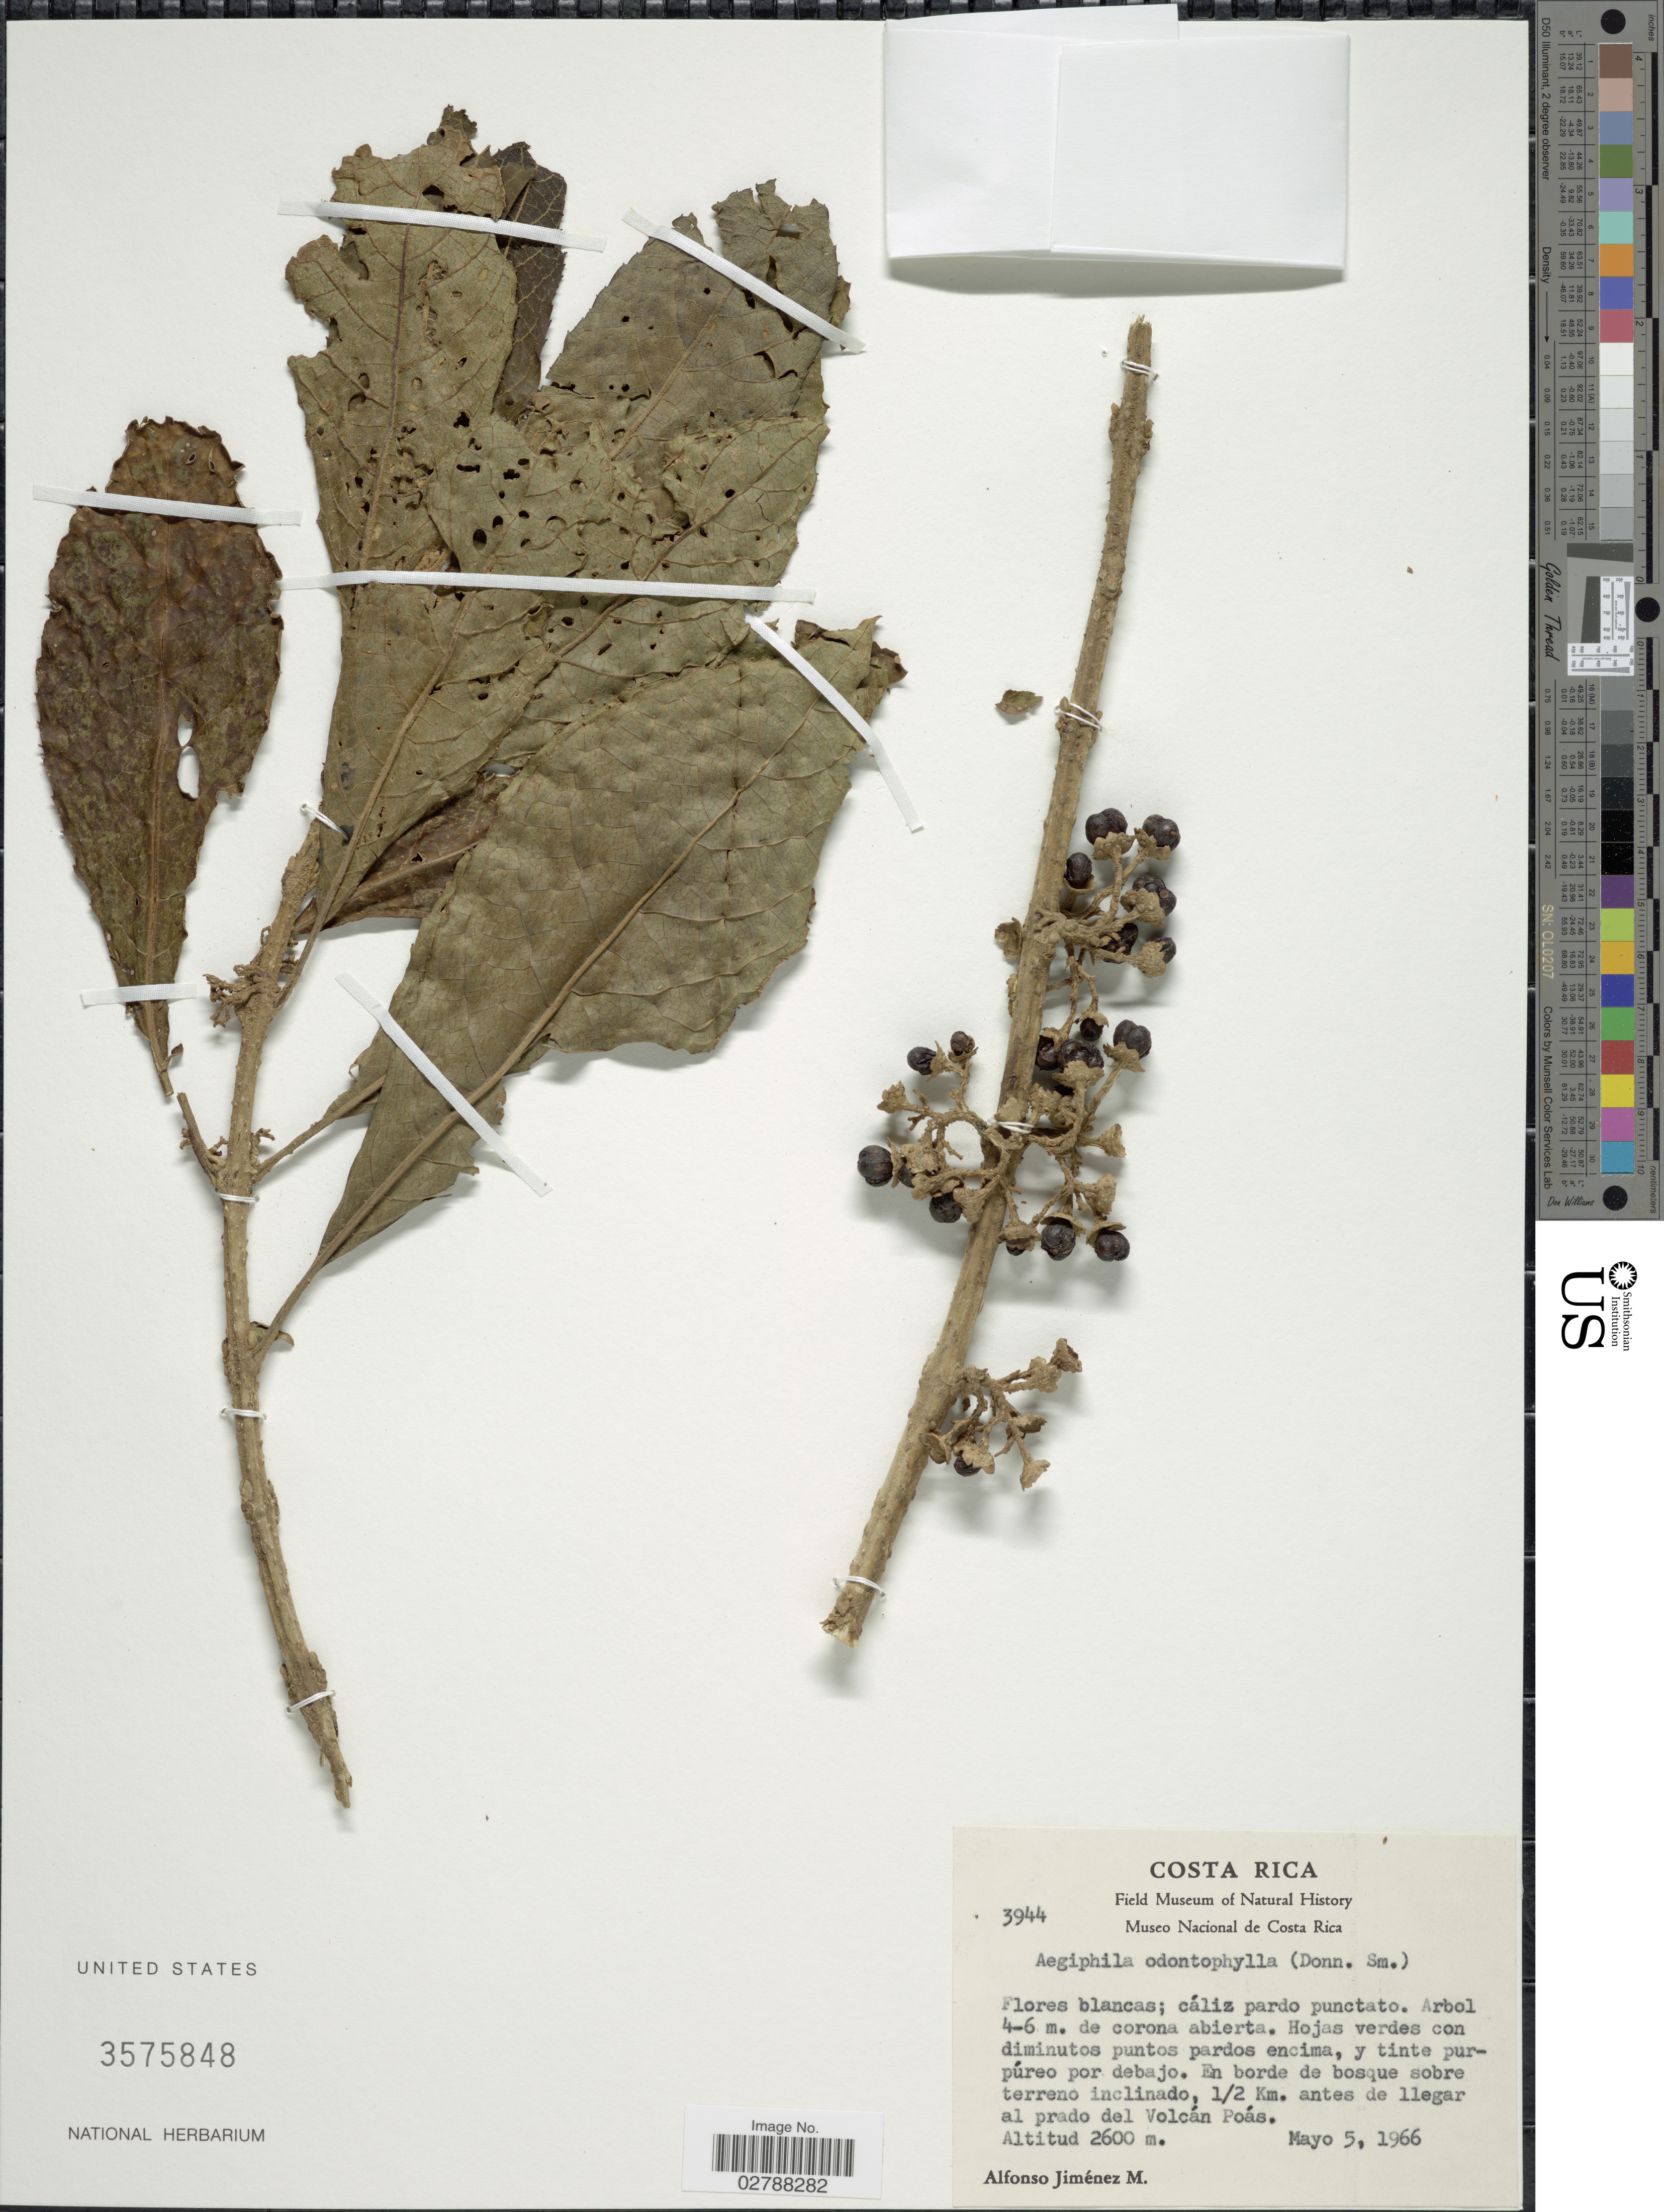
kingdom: Plantae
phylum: Tracheophyta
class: Magnoliopsida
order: Lamiales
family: Lamiaceae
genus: Aegiphila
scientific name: Aegiphila odontophylla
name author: Donn. Sm.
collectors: A. Jimenez M.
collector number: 3944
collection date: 1966-05-05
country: Costa Rica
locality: En borde de bosque sobre terreno inclinado, 1/2 Km. antes de llegar al prado del Volcán Poás.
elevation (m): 2600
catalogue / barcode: US 3575848